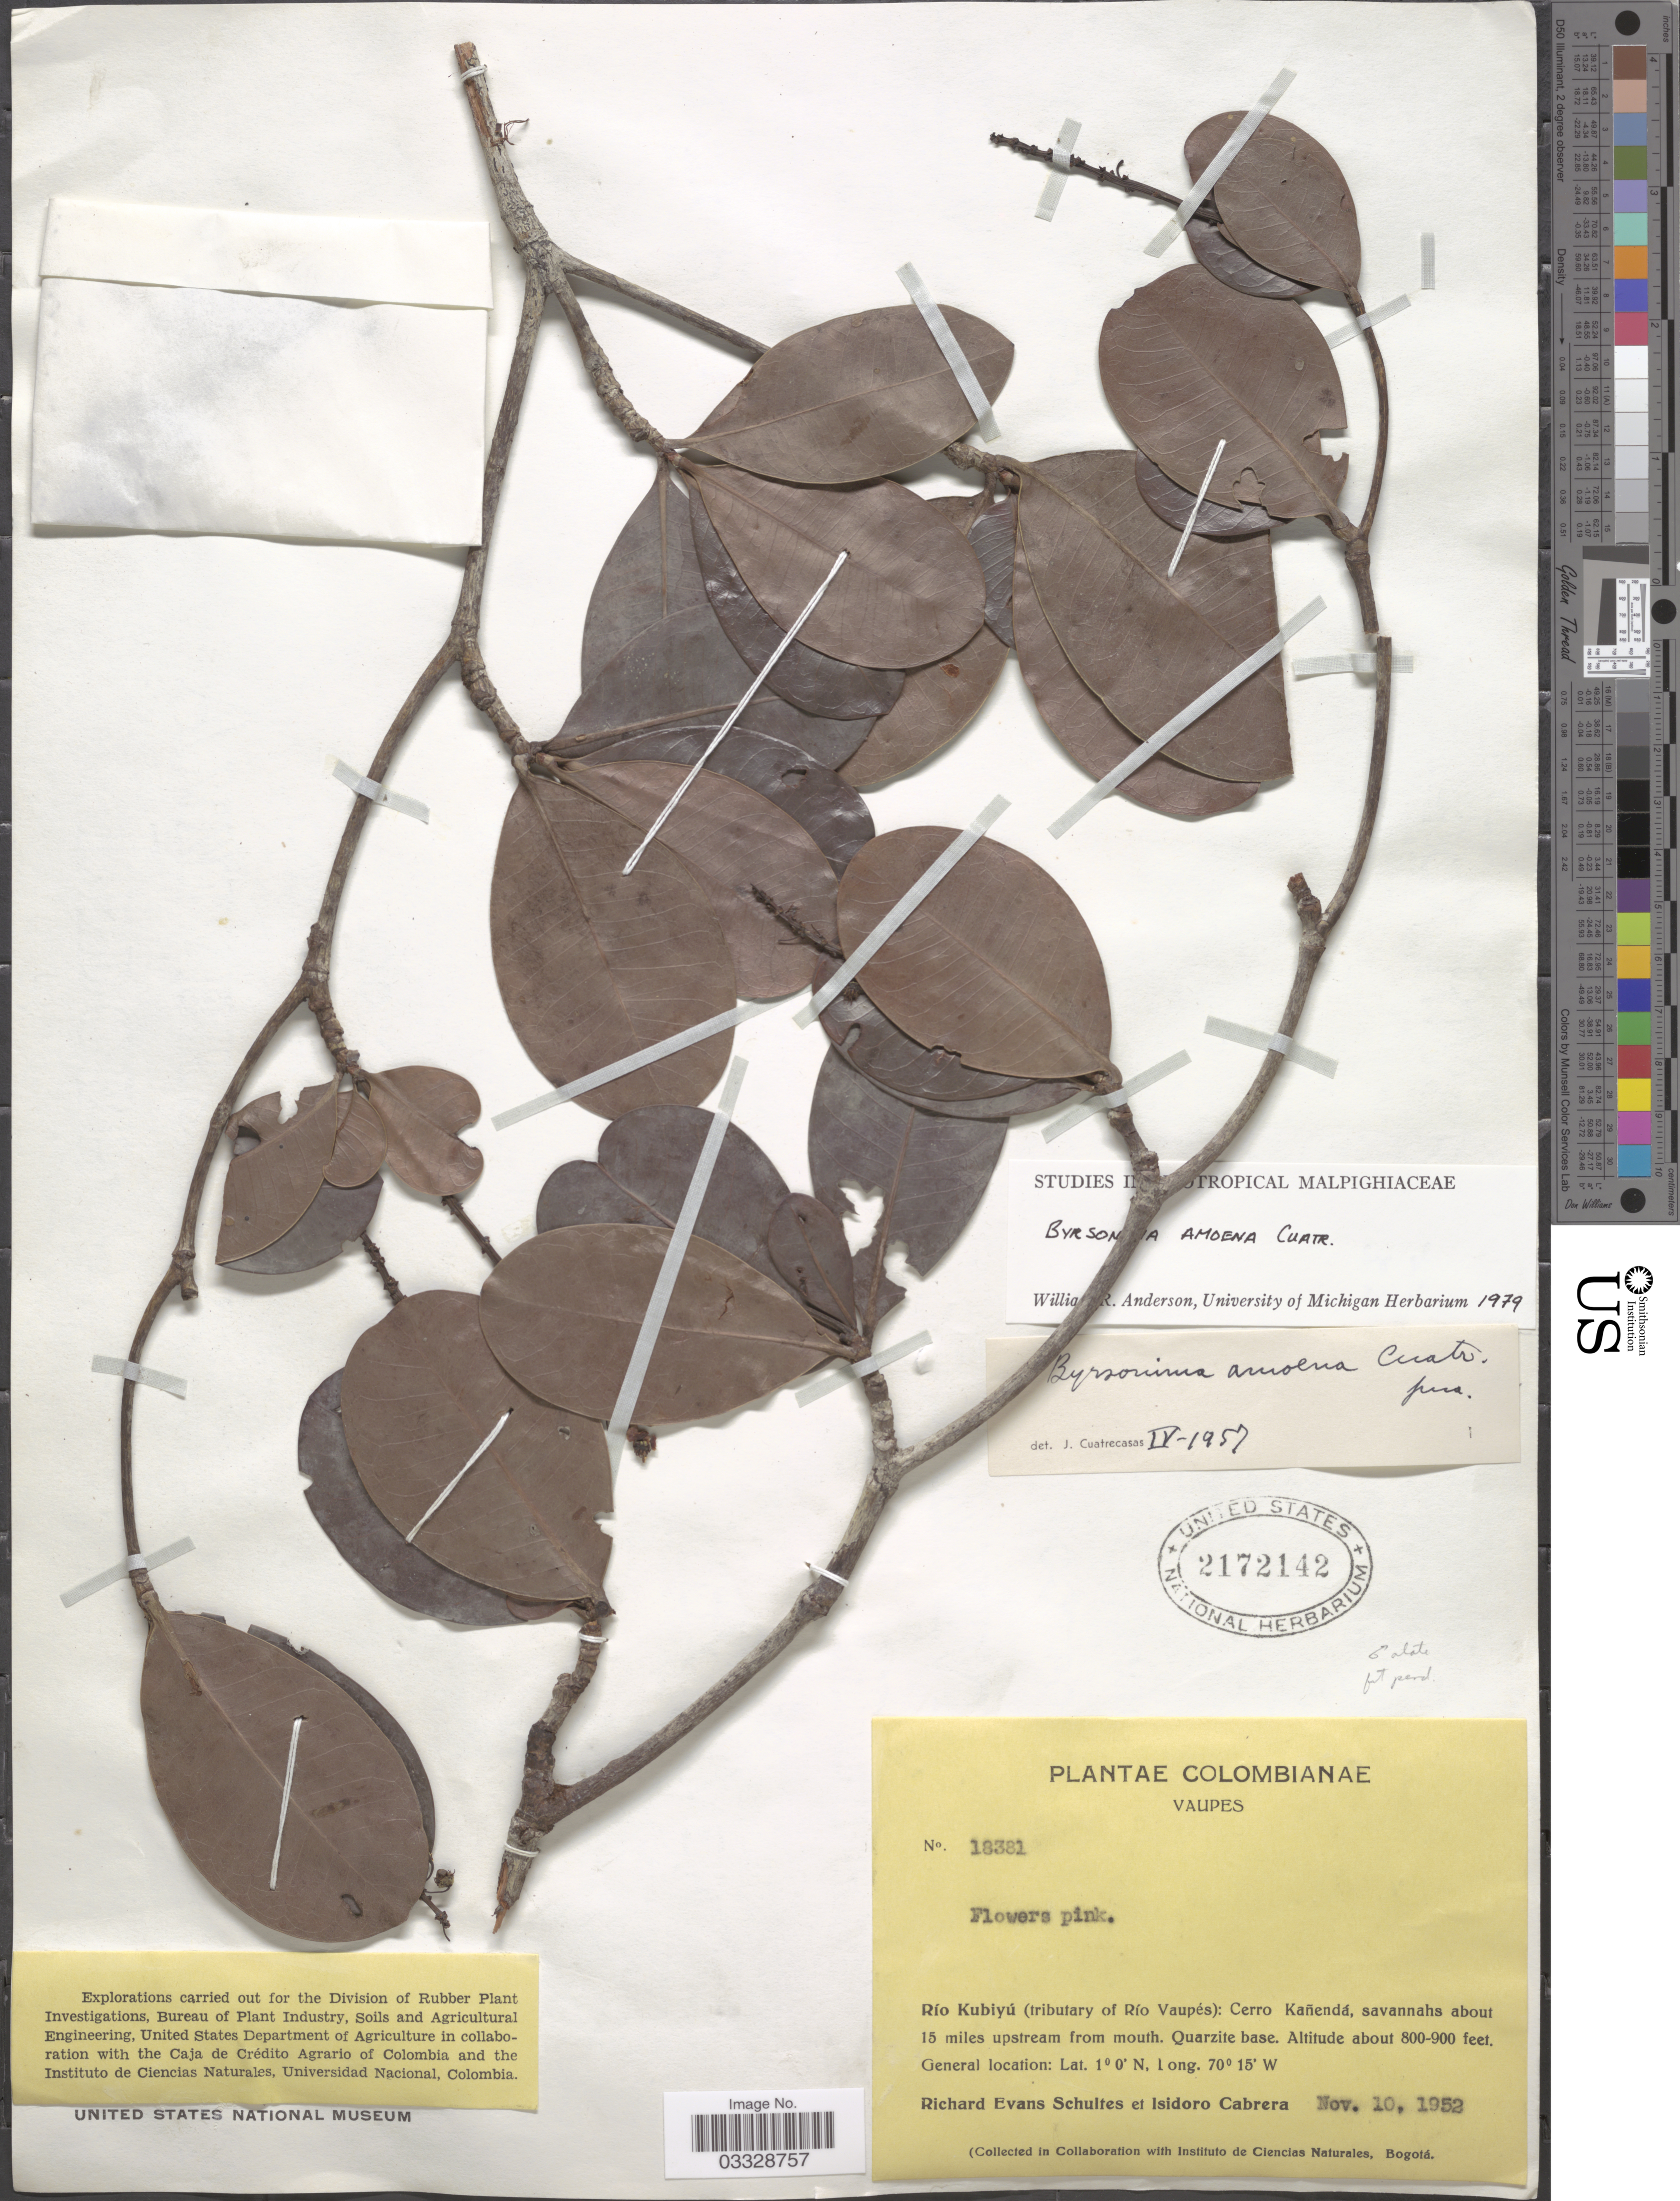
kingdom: Plantae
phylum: Tracheophyta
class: Magnoliopsida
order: Malpighiales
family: Malpighiaceae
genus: Byrsonima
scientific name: Byrsonima amoena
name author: Cuatrec.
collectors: R. E. Schultes & I. Cabrera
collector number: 18381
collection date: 1952-11-10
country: Colombia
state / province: Vaupés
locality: Río Kubiyú (tributary of Río Vaupés): Cerro Kañendá, savannahs about 15 miles upstream from mouth. Quarzite base.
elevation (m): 244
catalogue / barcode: US 2172142